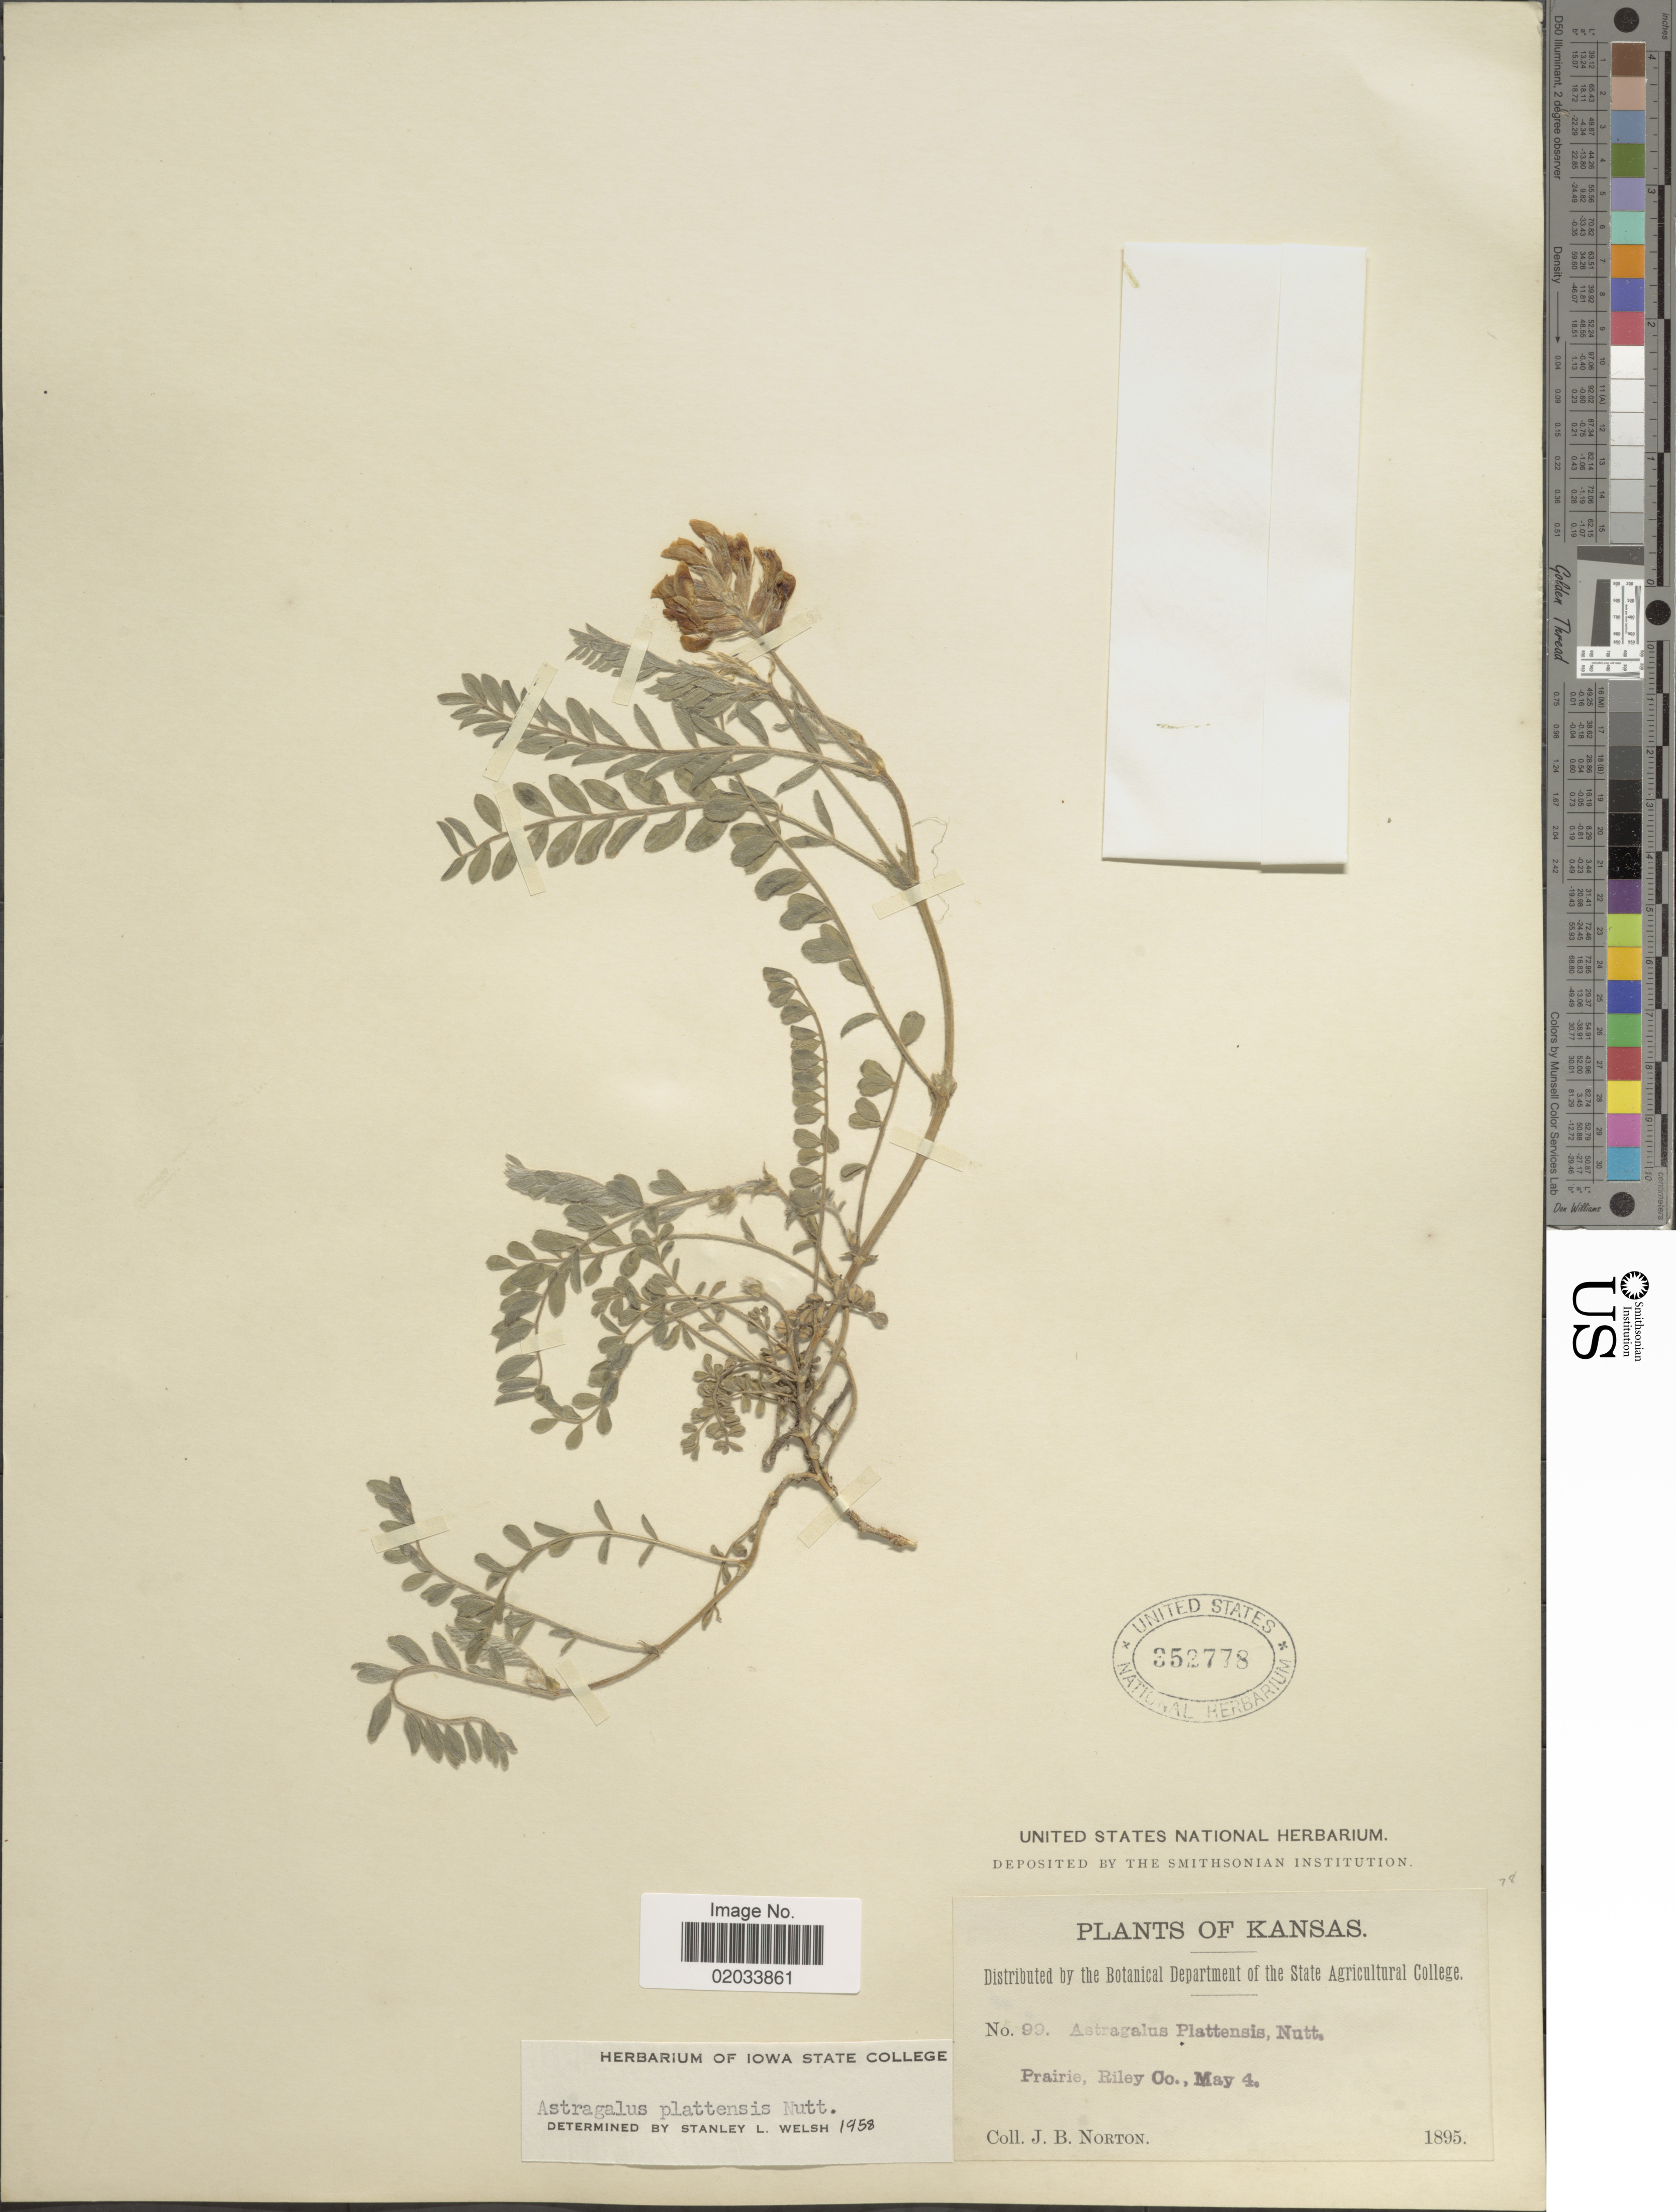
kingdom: Plantae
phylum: Tracheophyta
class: Magnoliopsida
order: Fabales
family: Fabaceae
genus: Astragalus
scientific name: Astragalus plattensis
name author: Nutt. ex Torr. & A. Gray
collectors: J. B. Norton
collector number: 99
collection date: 1895-05-04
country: United States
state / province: Kansas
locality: Prairie, Riley Co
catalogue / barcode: US 352778